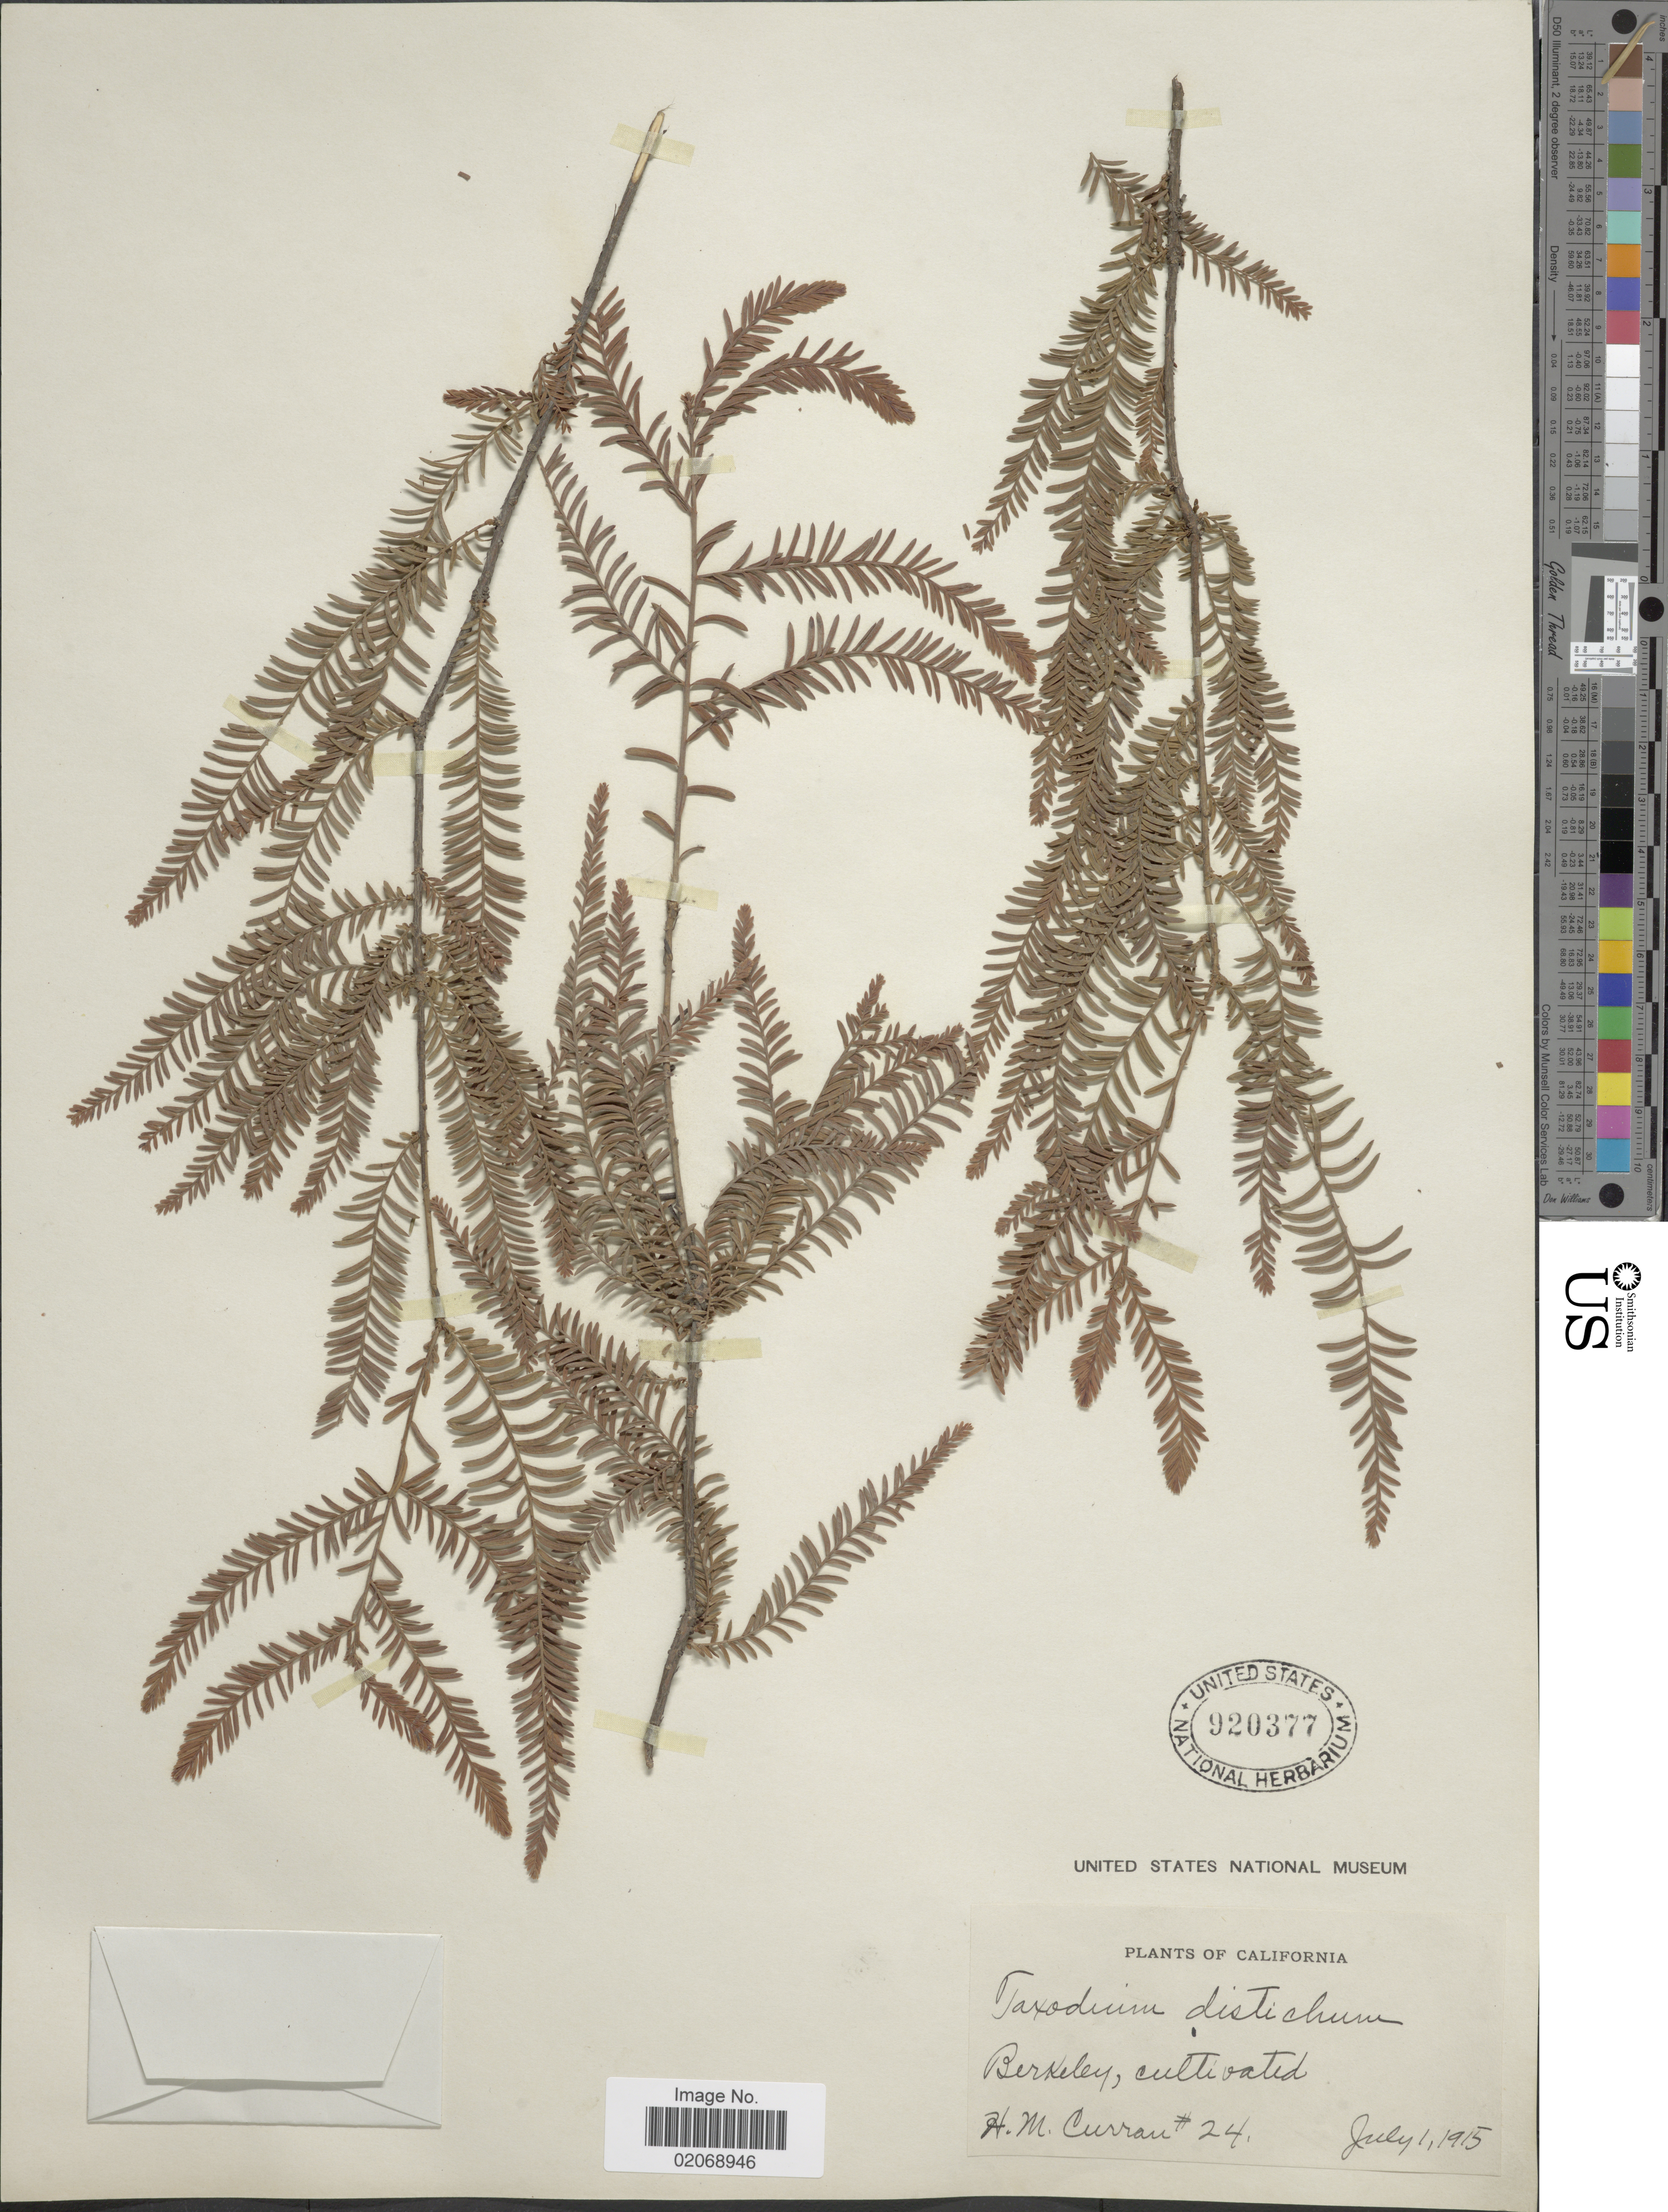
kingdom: Plantae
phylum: Tracheophyta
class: Pinopsida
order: Pinales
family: Cupressaceae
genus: Taxodium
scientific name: Taxodium distichum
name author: (L.) Rich.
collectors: H. M. Curran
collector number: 24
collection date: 1915-07-01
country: United States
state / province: California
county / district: Alameda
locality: Berkeley, Cultivated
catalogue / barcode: US 920377